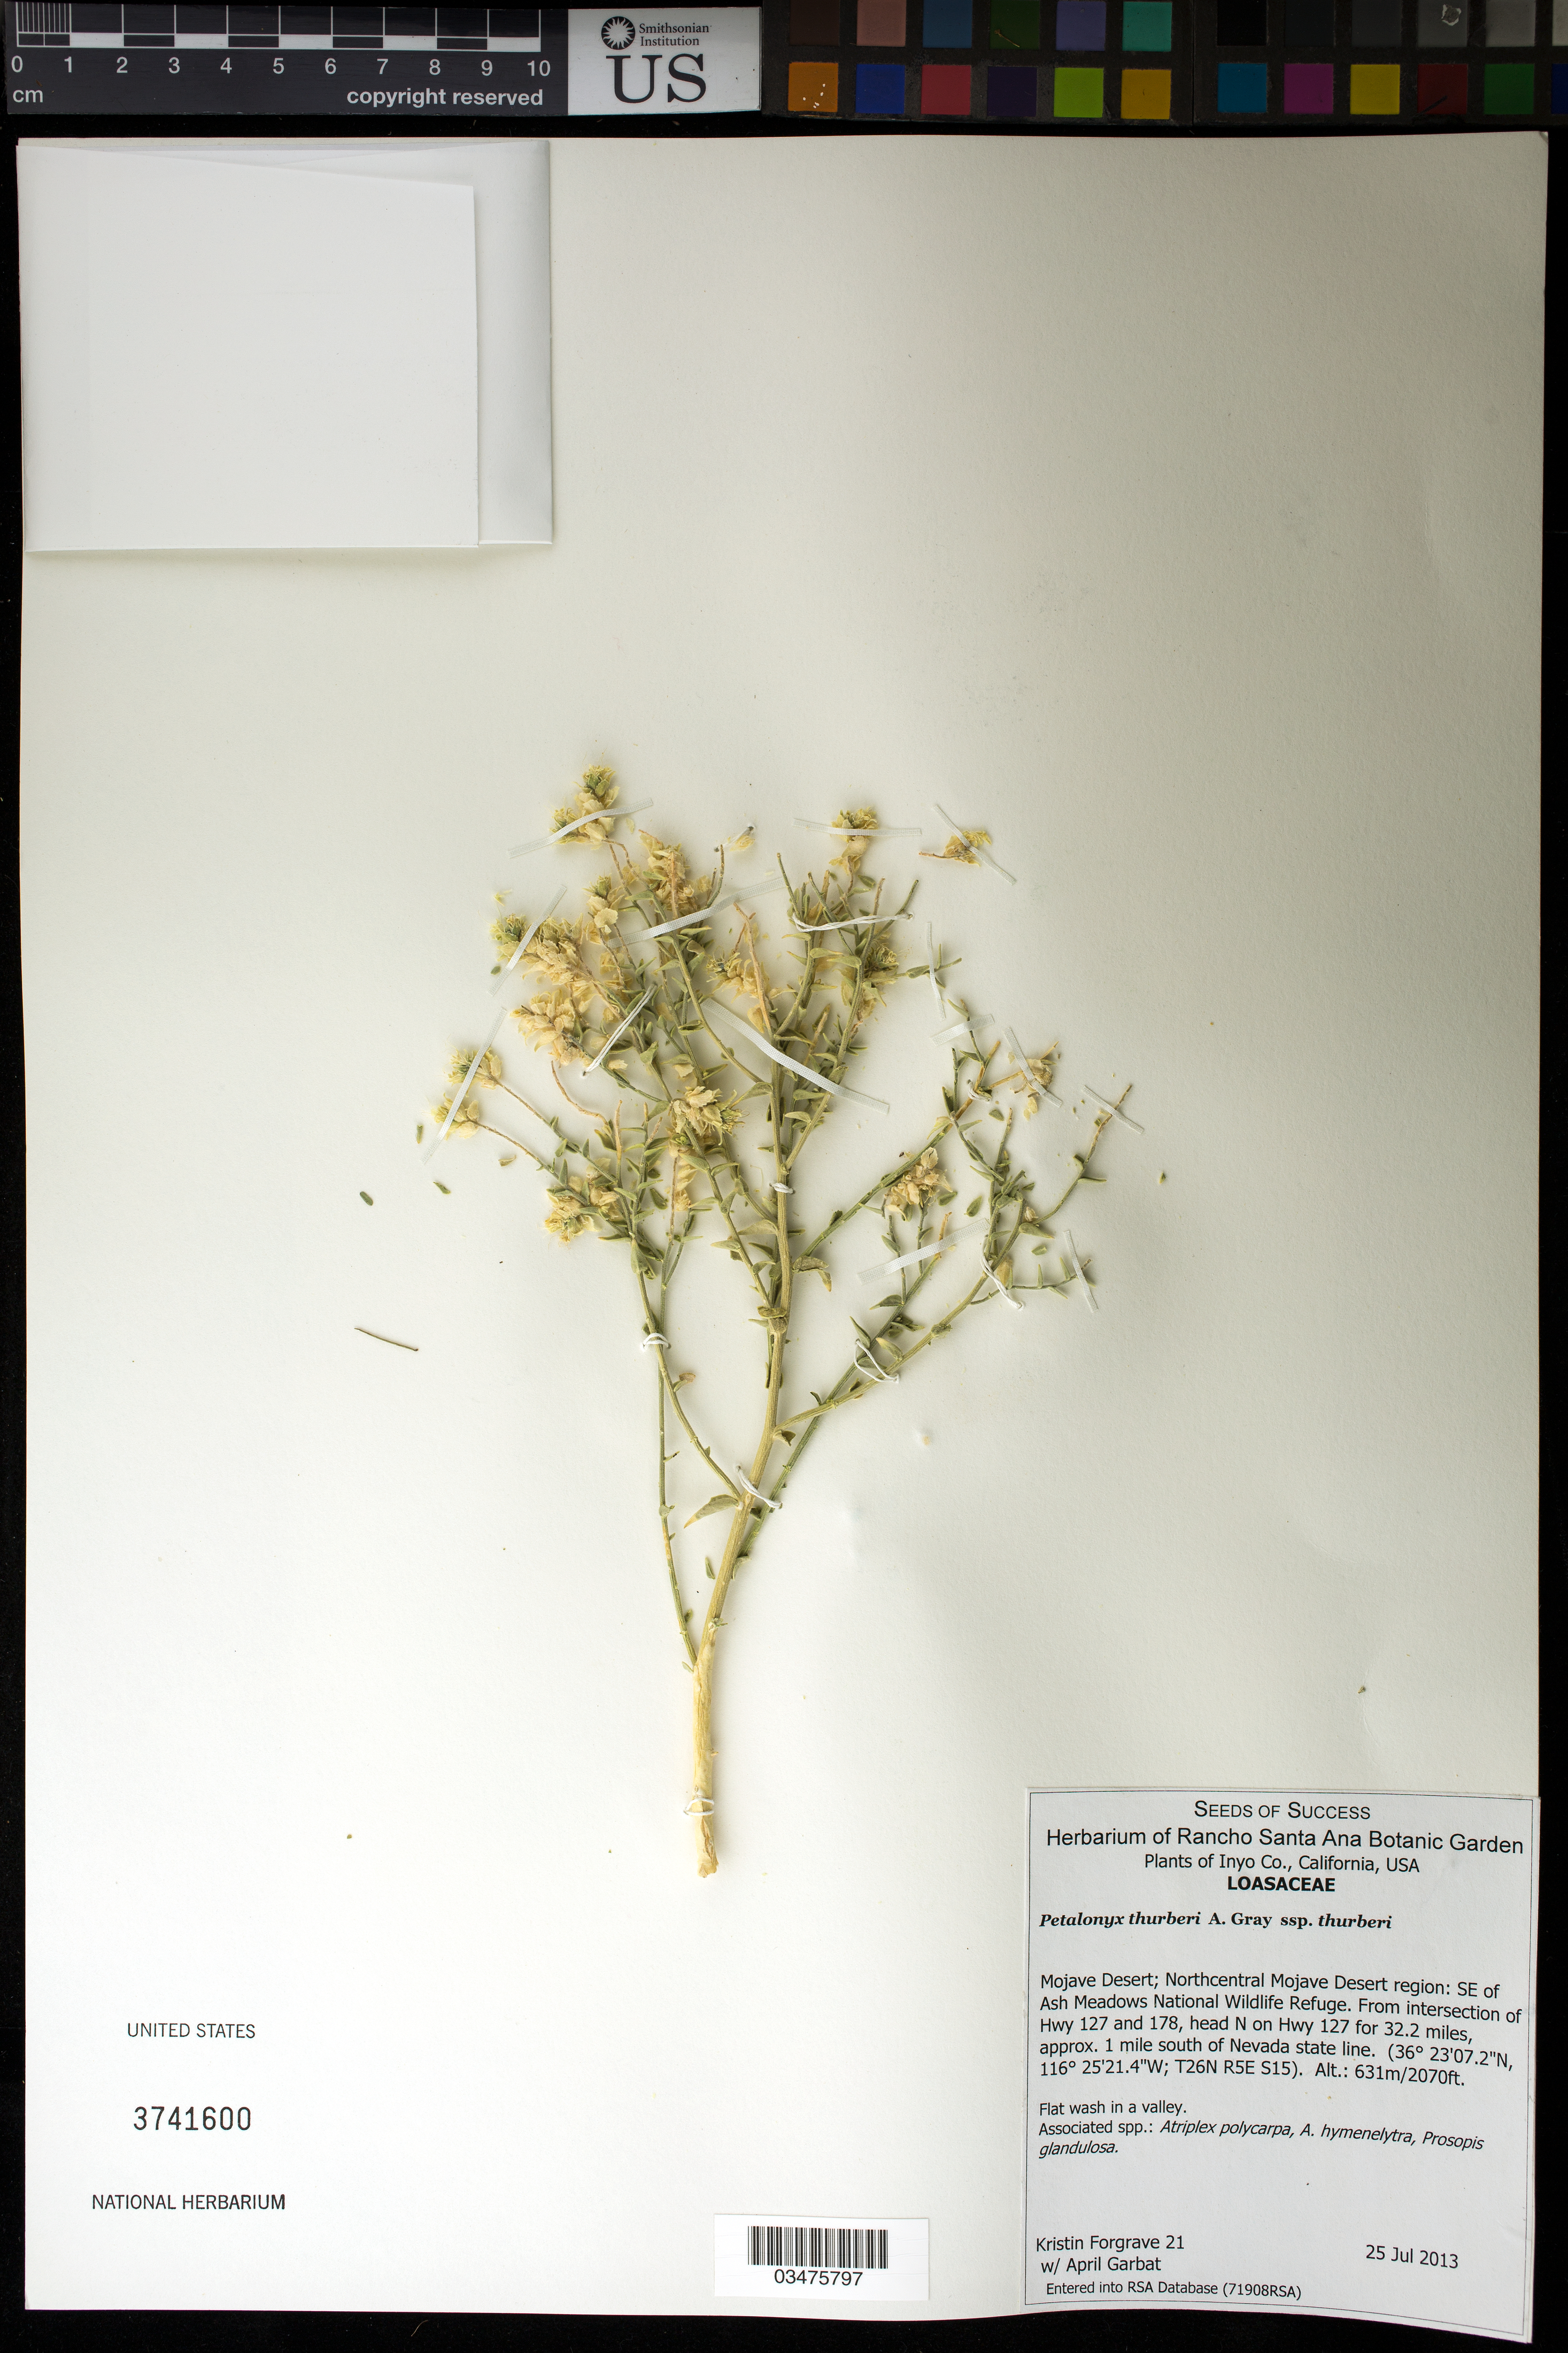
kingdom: Plantae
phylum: Tracheophyta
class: Magnoliopsida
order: Cornales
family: Loasaceae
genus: Petalonyx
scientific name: Petalonyx thurberi subsp. thurberi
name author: A. Gray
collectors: K. Forgrave & A. Garbat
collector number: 21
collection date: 2013-07-25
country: United States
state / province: California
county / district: Inyo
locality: Northcentral Mojave Desert, SE of Ash Meadows National Wildlife Refuge.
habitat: Flat wash in a valley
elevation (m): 631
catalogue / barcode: US 3741600